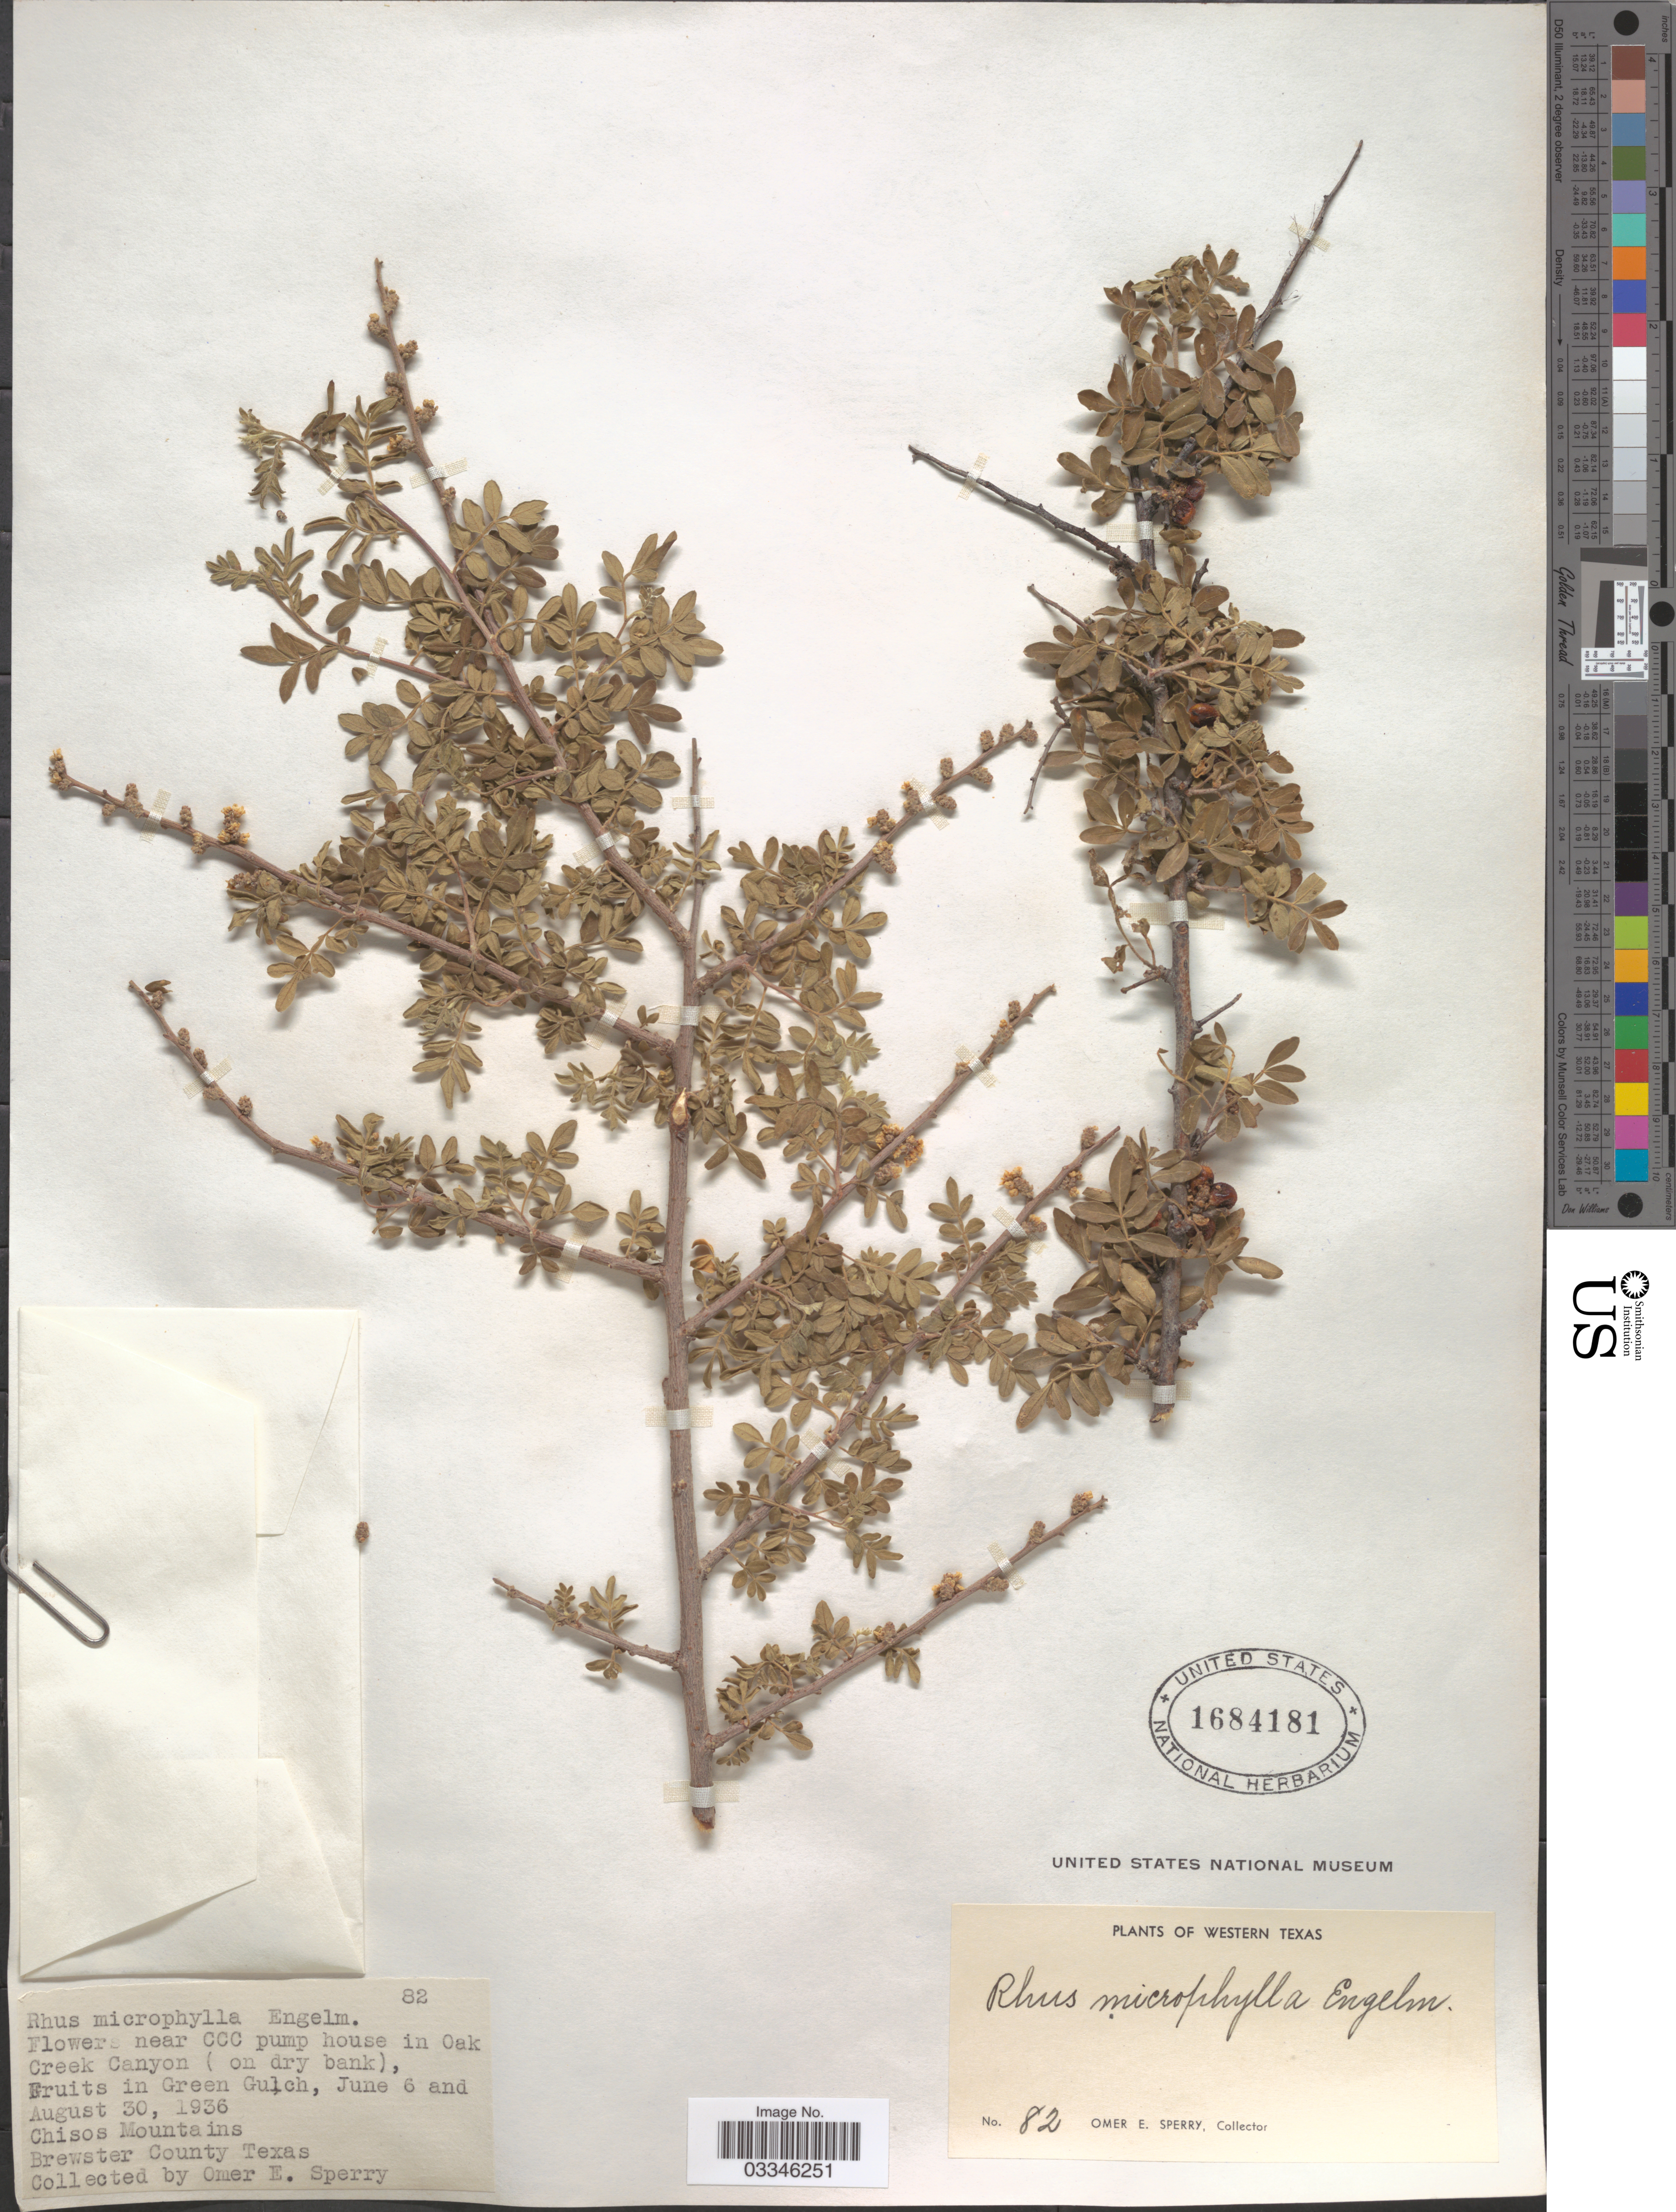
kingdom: Plantae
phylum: Tracheophyta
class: Magnoliopsida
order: Sapindales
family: Anacardiaceae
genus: Rhus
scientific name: Rhus microphylla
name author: Engelm.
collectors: O. E. Sperry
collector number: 82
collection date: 1936-06-06/1936-08-30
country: United States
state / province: Texas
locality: Western Texas. Chisos Mountains. Brewster County.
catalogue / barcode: US 1684181